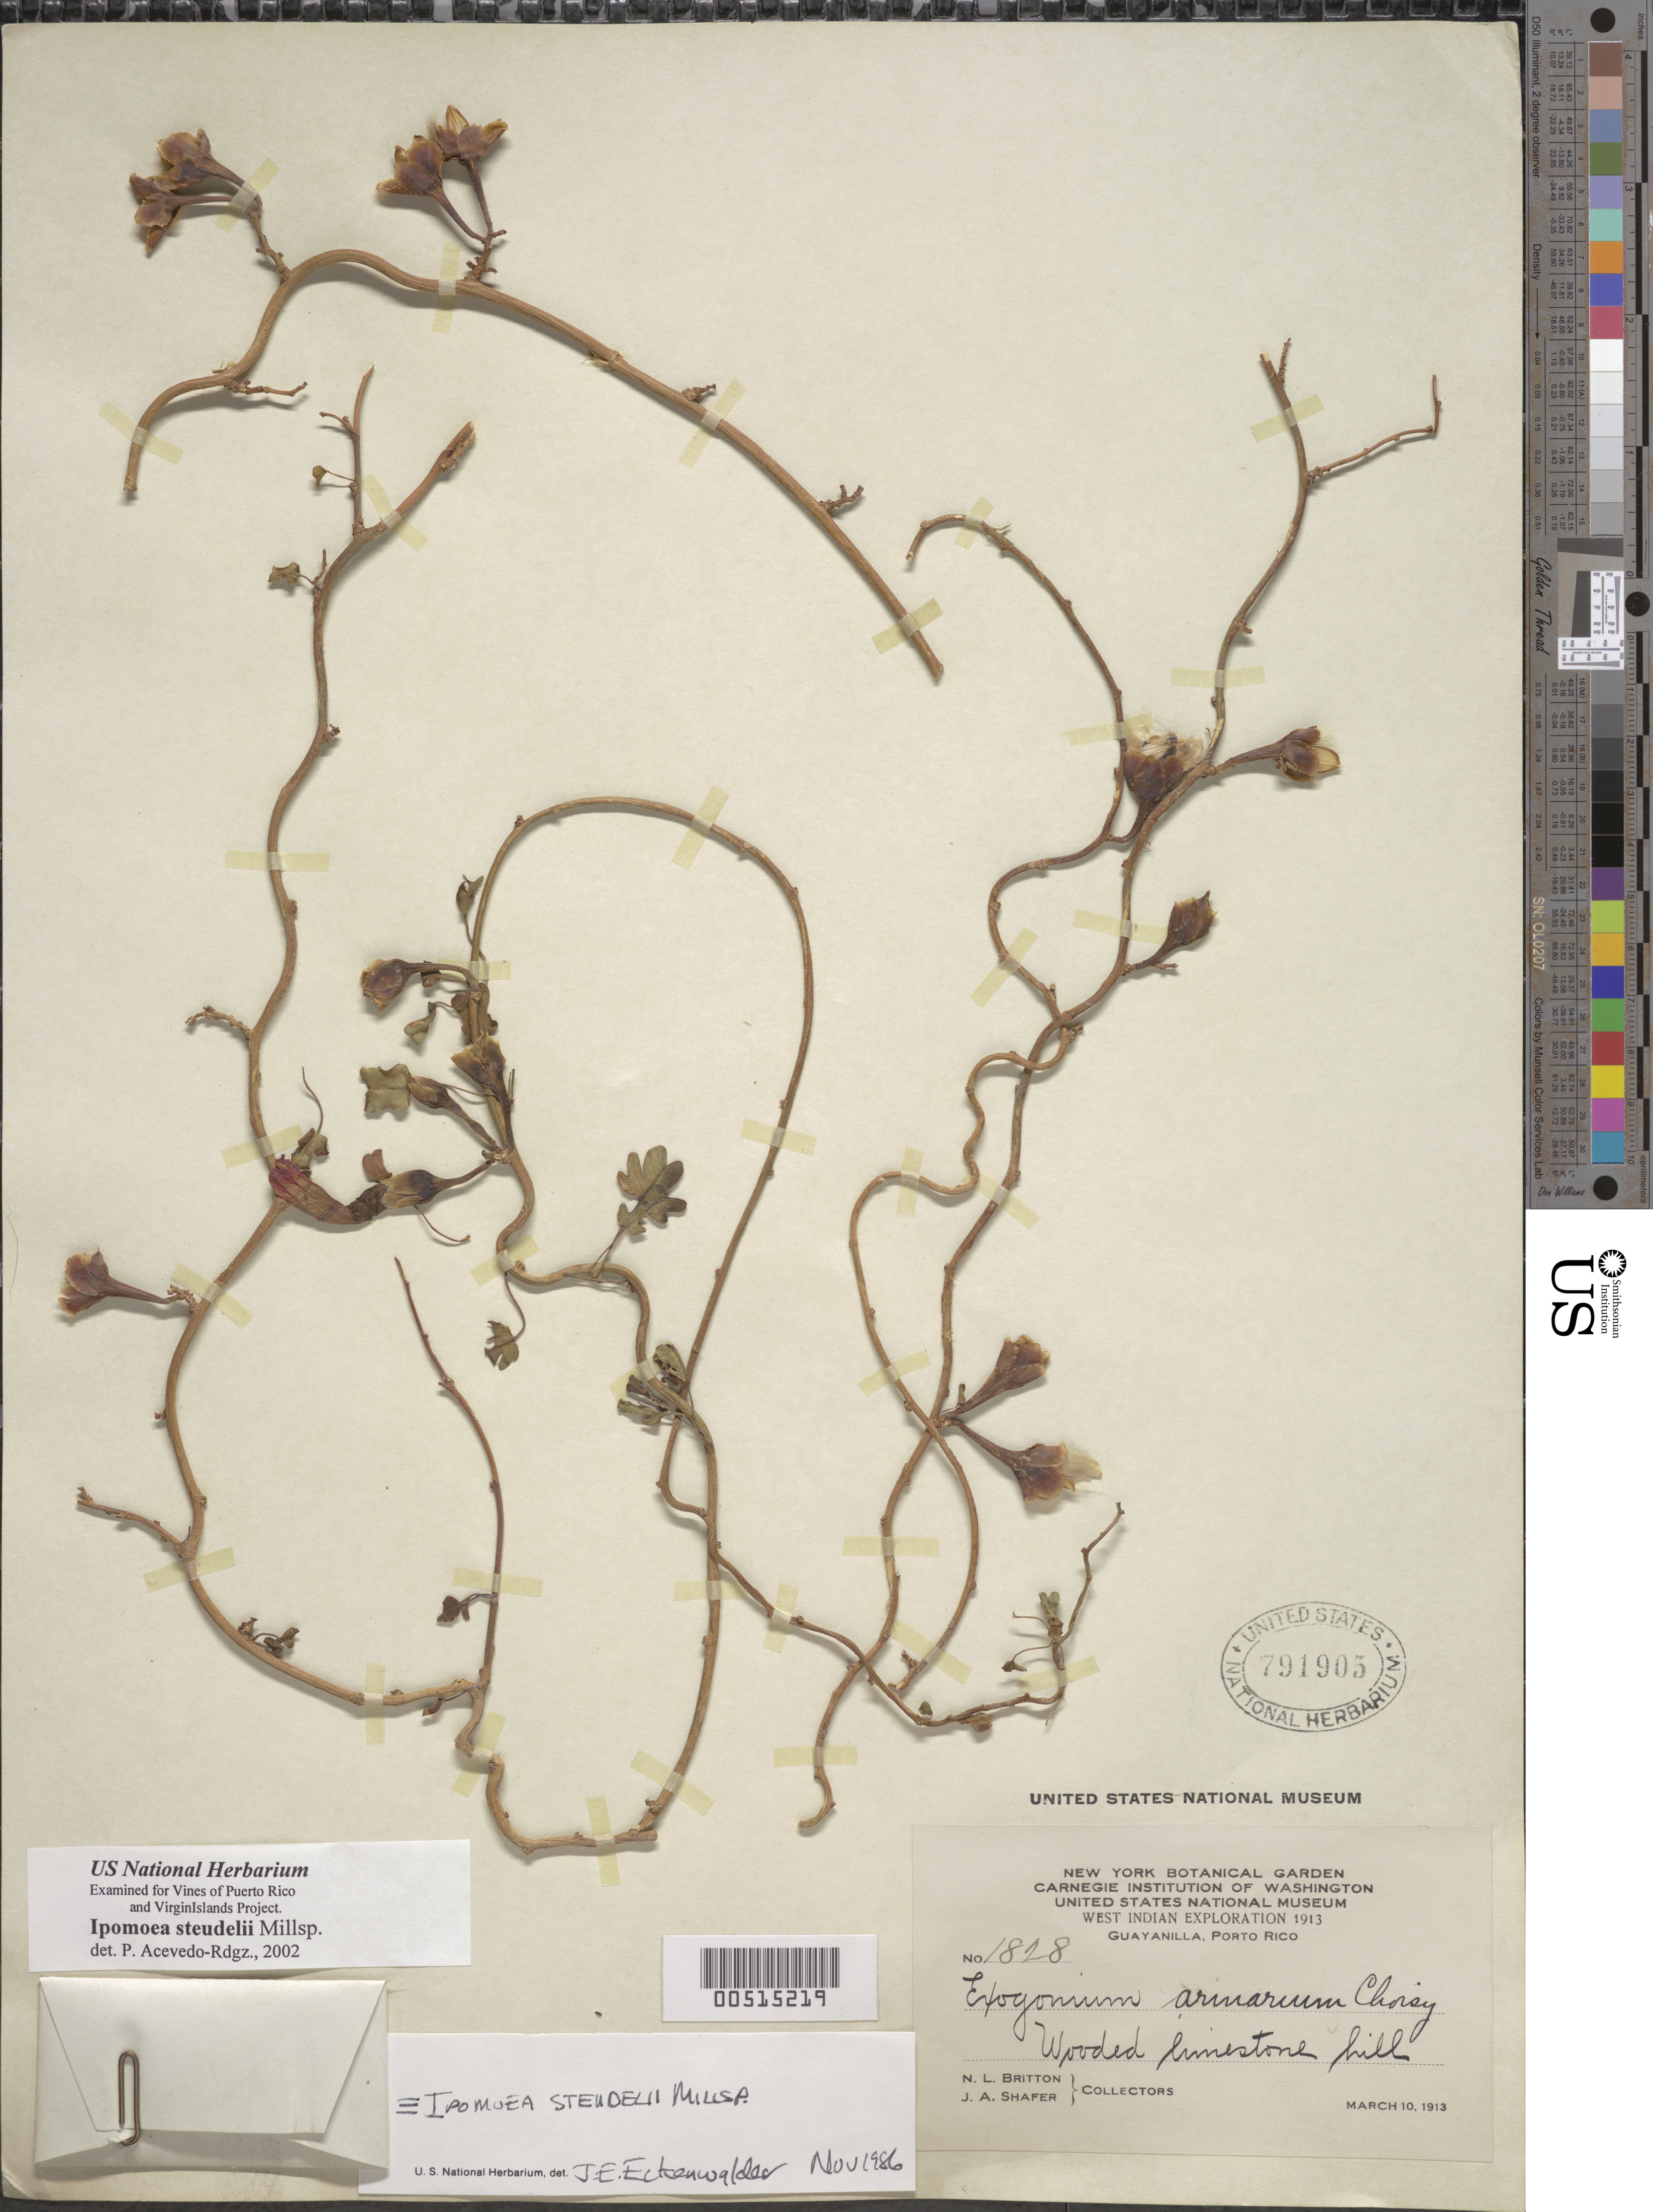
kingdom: Plantae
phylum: Tracheophyta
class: Magnoliopsida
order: Solanales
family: Convolvulaceae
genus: Ipomoea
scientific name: Ipomoea steudelii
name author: Millsp.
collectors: N. Britton & J. A. Shafer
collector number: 1828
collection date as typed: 10 Mar 1913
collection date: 1913-03-10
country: Puerto Rico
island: Greater Antilles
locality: Guayanilla. Wooded limestone hill.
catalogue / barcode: US 791905